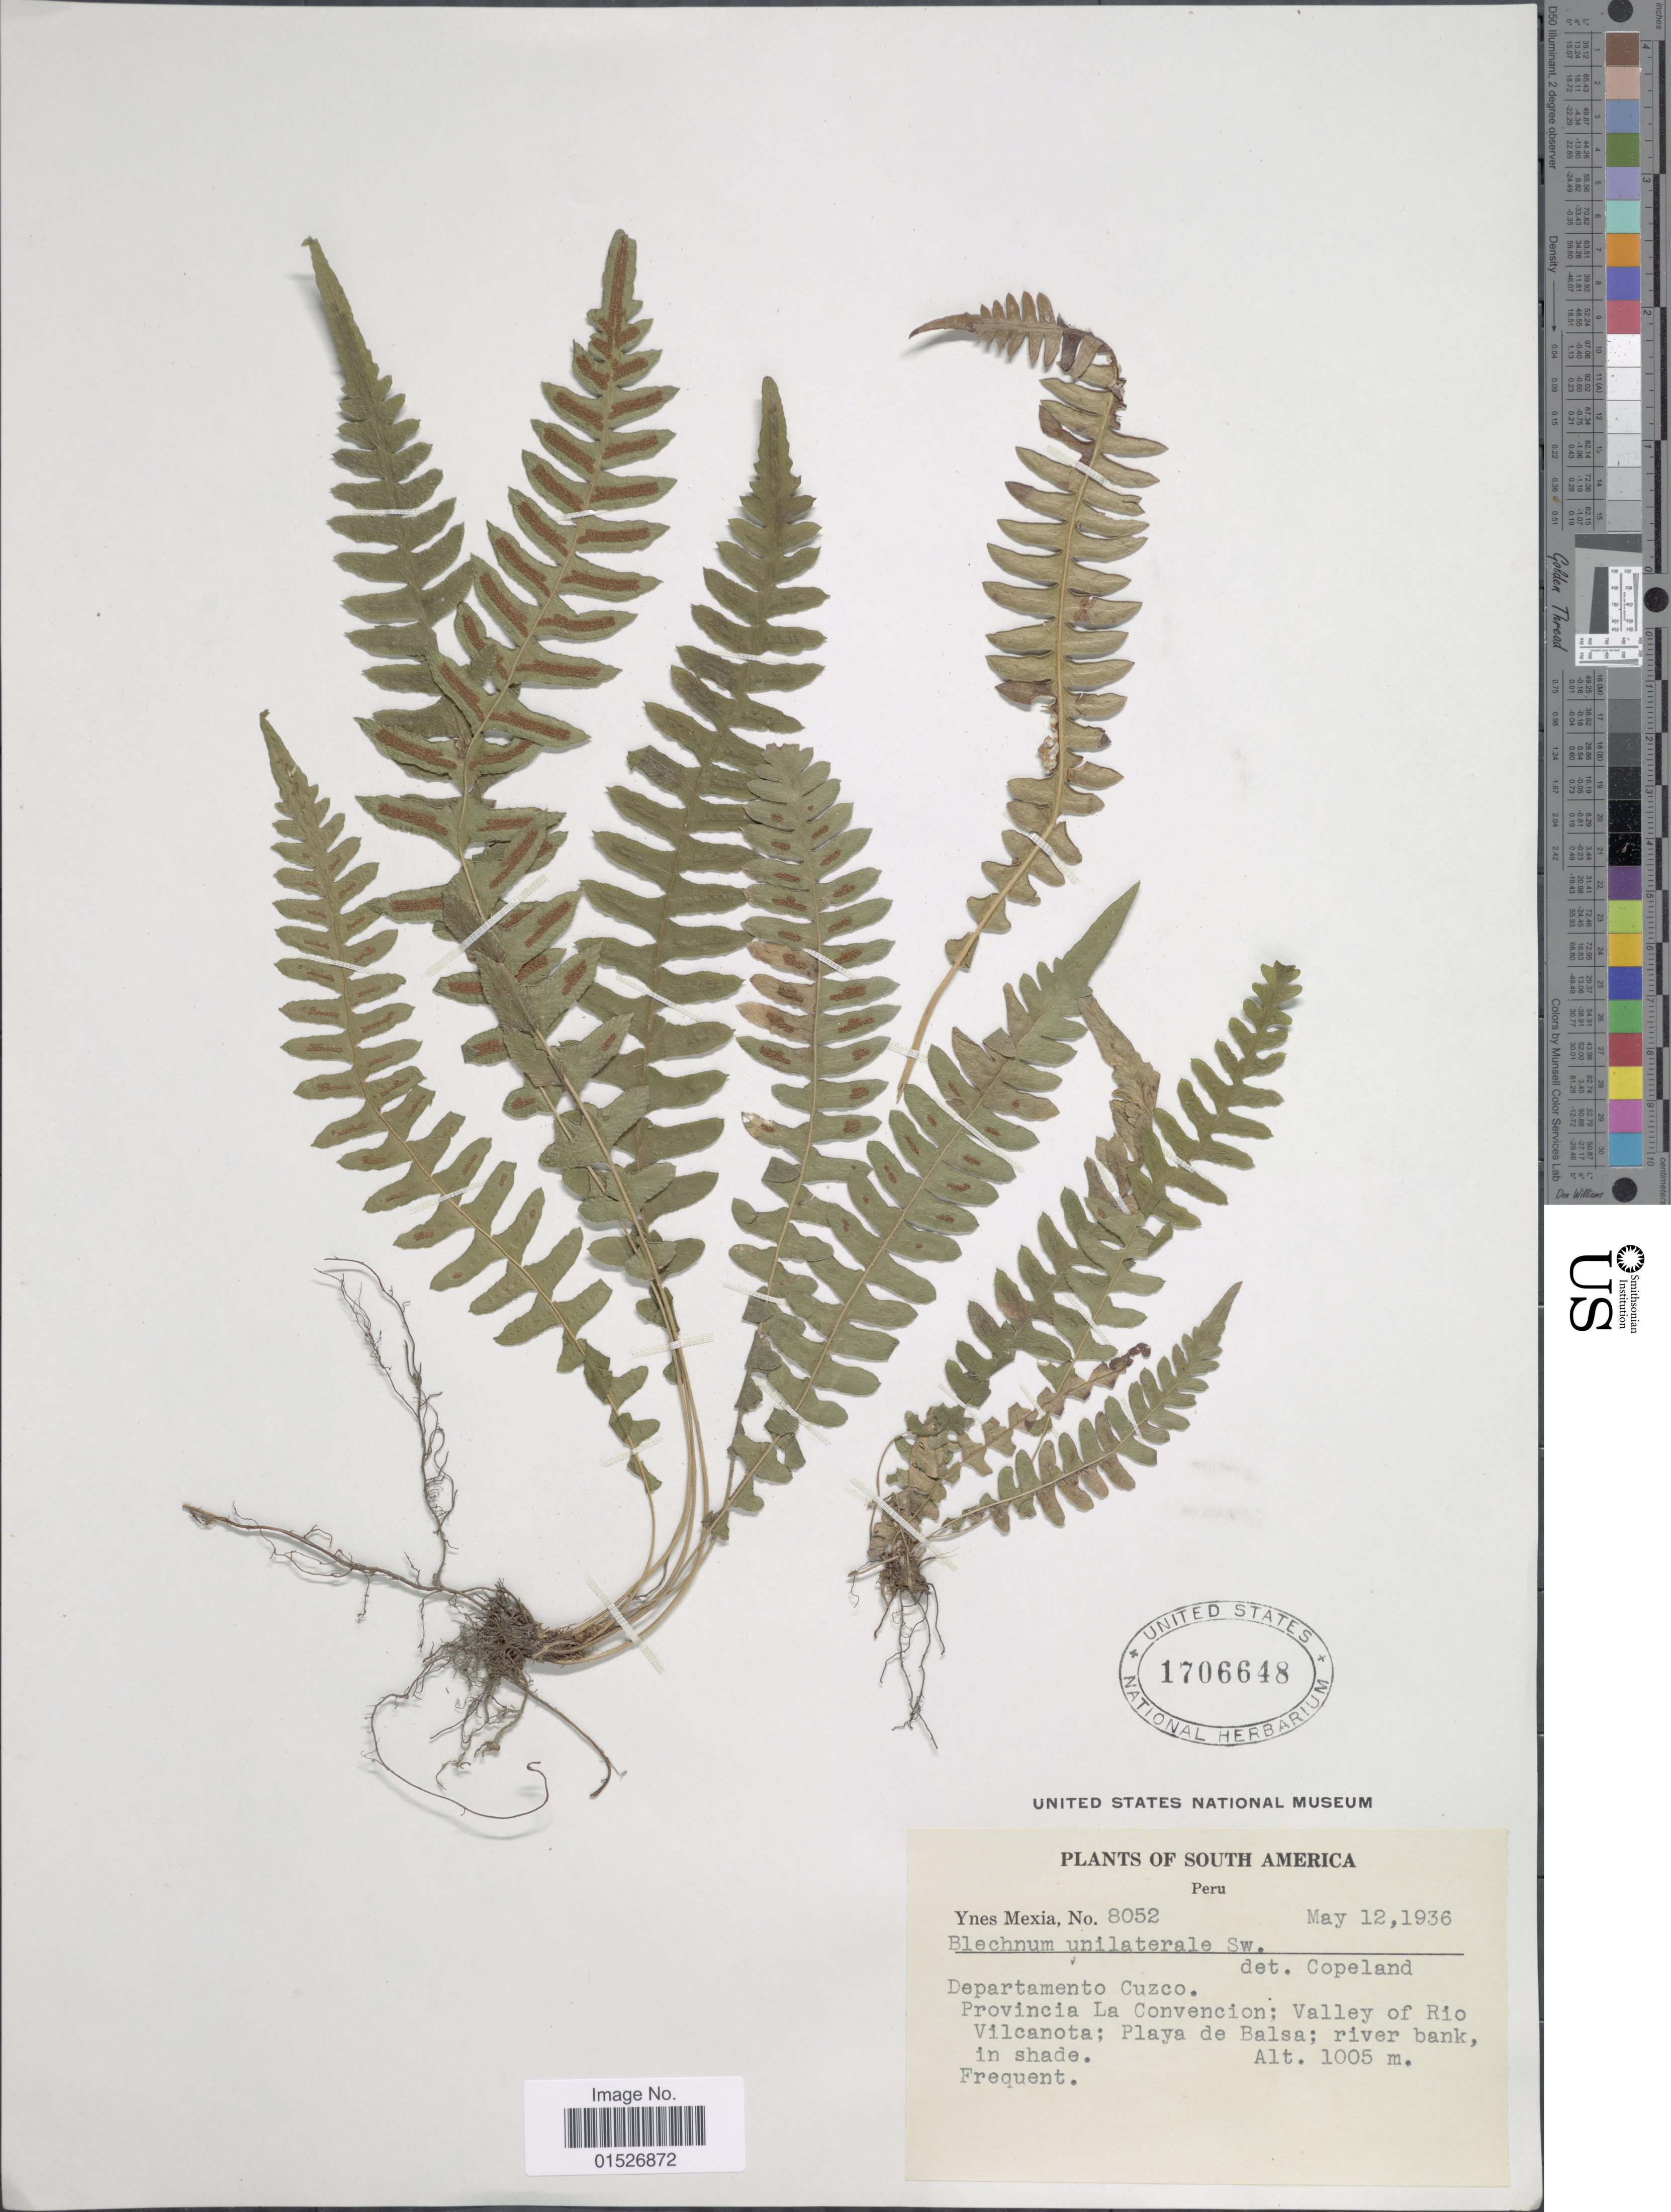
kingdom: Plantae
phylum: Tracheophyta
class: Polypodiopsida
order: Polypodiales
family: Blechnaceae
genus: Blechnum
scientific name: Blechnum polypodioides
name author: Raddi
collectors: Y. Mexia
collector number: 8052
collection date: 1936-05-12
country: Peru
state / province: Cusco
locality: Departamento Cuzco. Provincia La Convencion: Valley of Rio Vilcanota; Playa de Balsa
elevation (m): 1005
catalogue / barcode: US 1706648